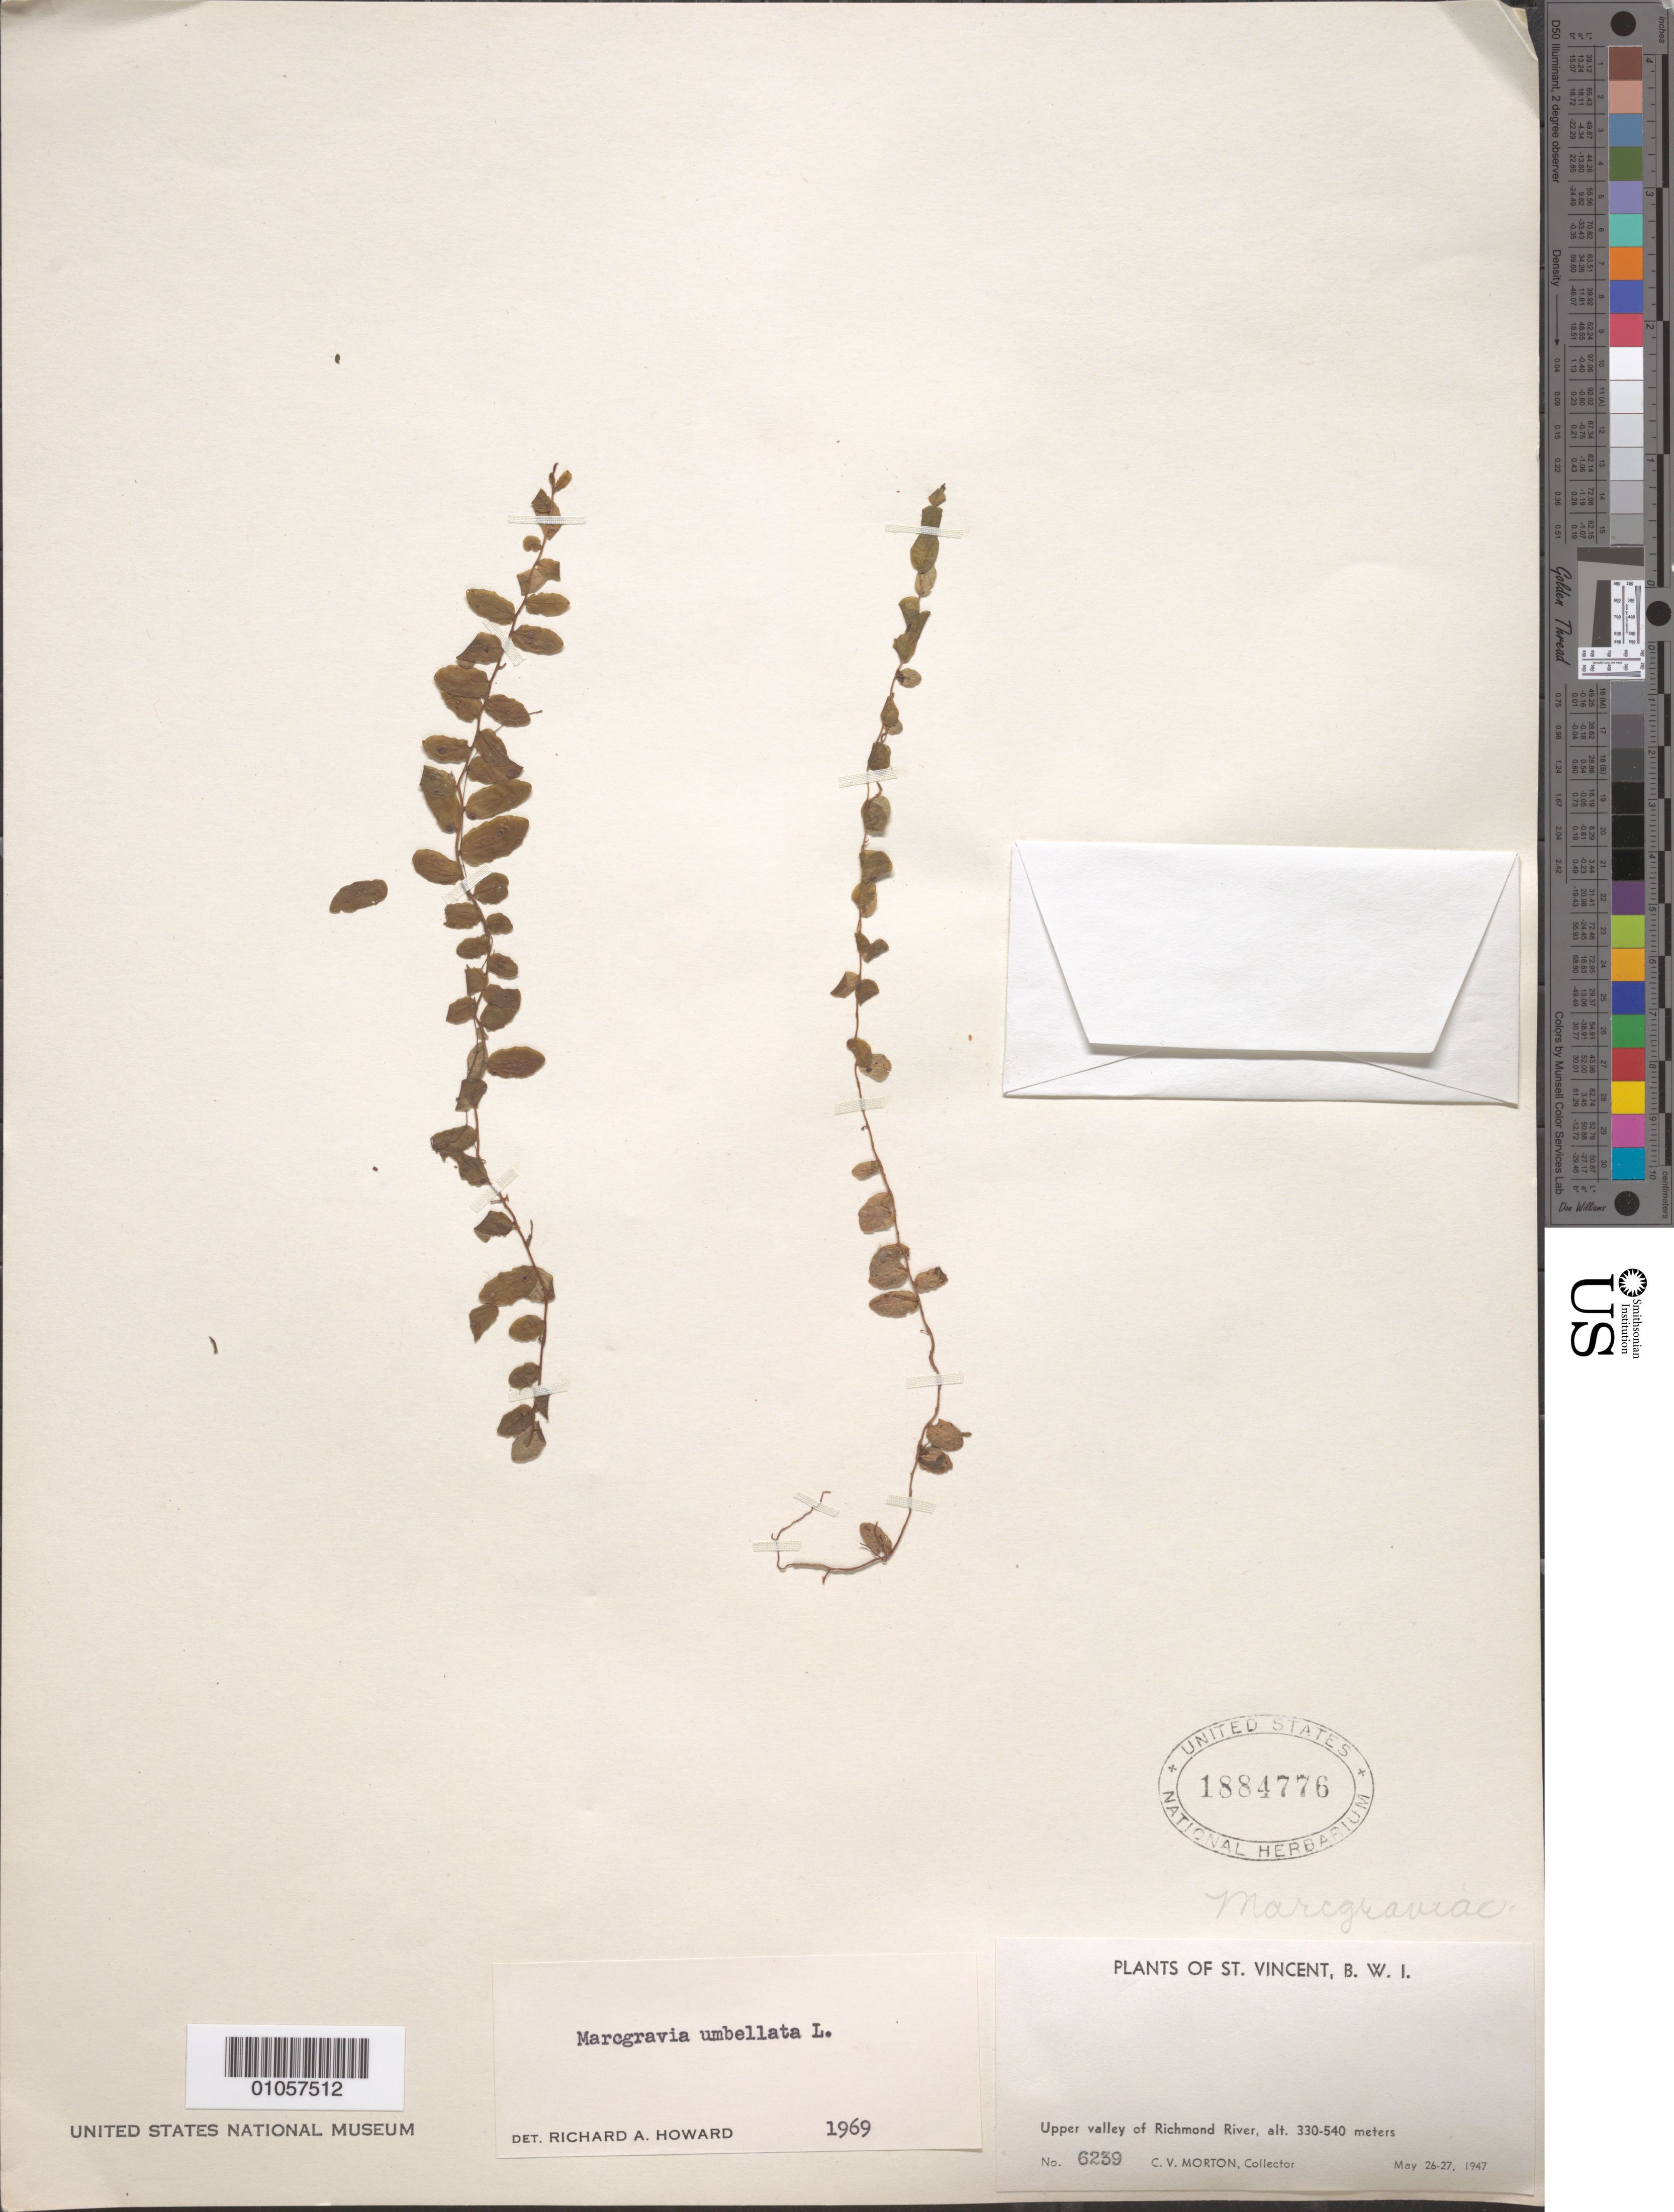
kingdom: Plantae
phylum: Tracheophyta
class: Magnoliopsida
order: Ericales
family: Marcgraviaceae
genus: Marcgravia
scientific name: Marcgravia umbellata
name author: L.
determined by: Howard, R. A.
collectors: C. V. Morton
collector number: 6239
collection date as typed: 26 May 1947 to 27 May 1947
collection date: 1947-05-26/1947-05-27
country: St. Vincent - Grenadines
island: St. Vincent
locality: Richmond River, upper valley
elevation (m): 330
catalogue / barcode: US 1884776